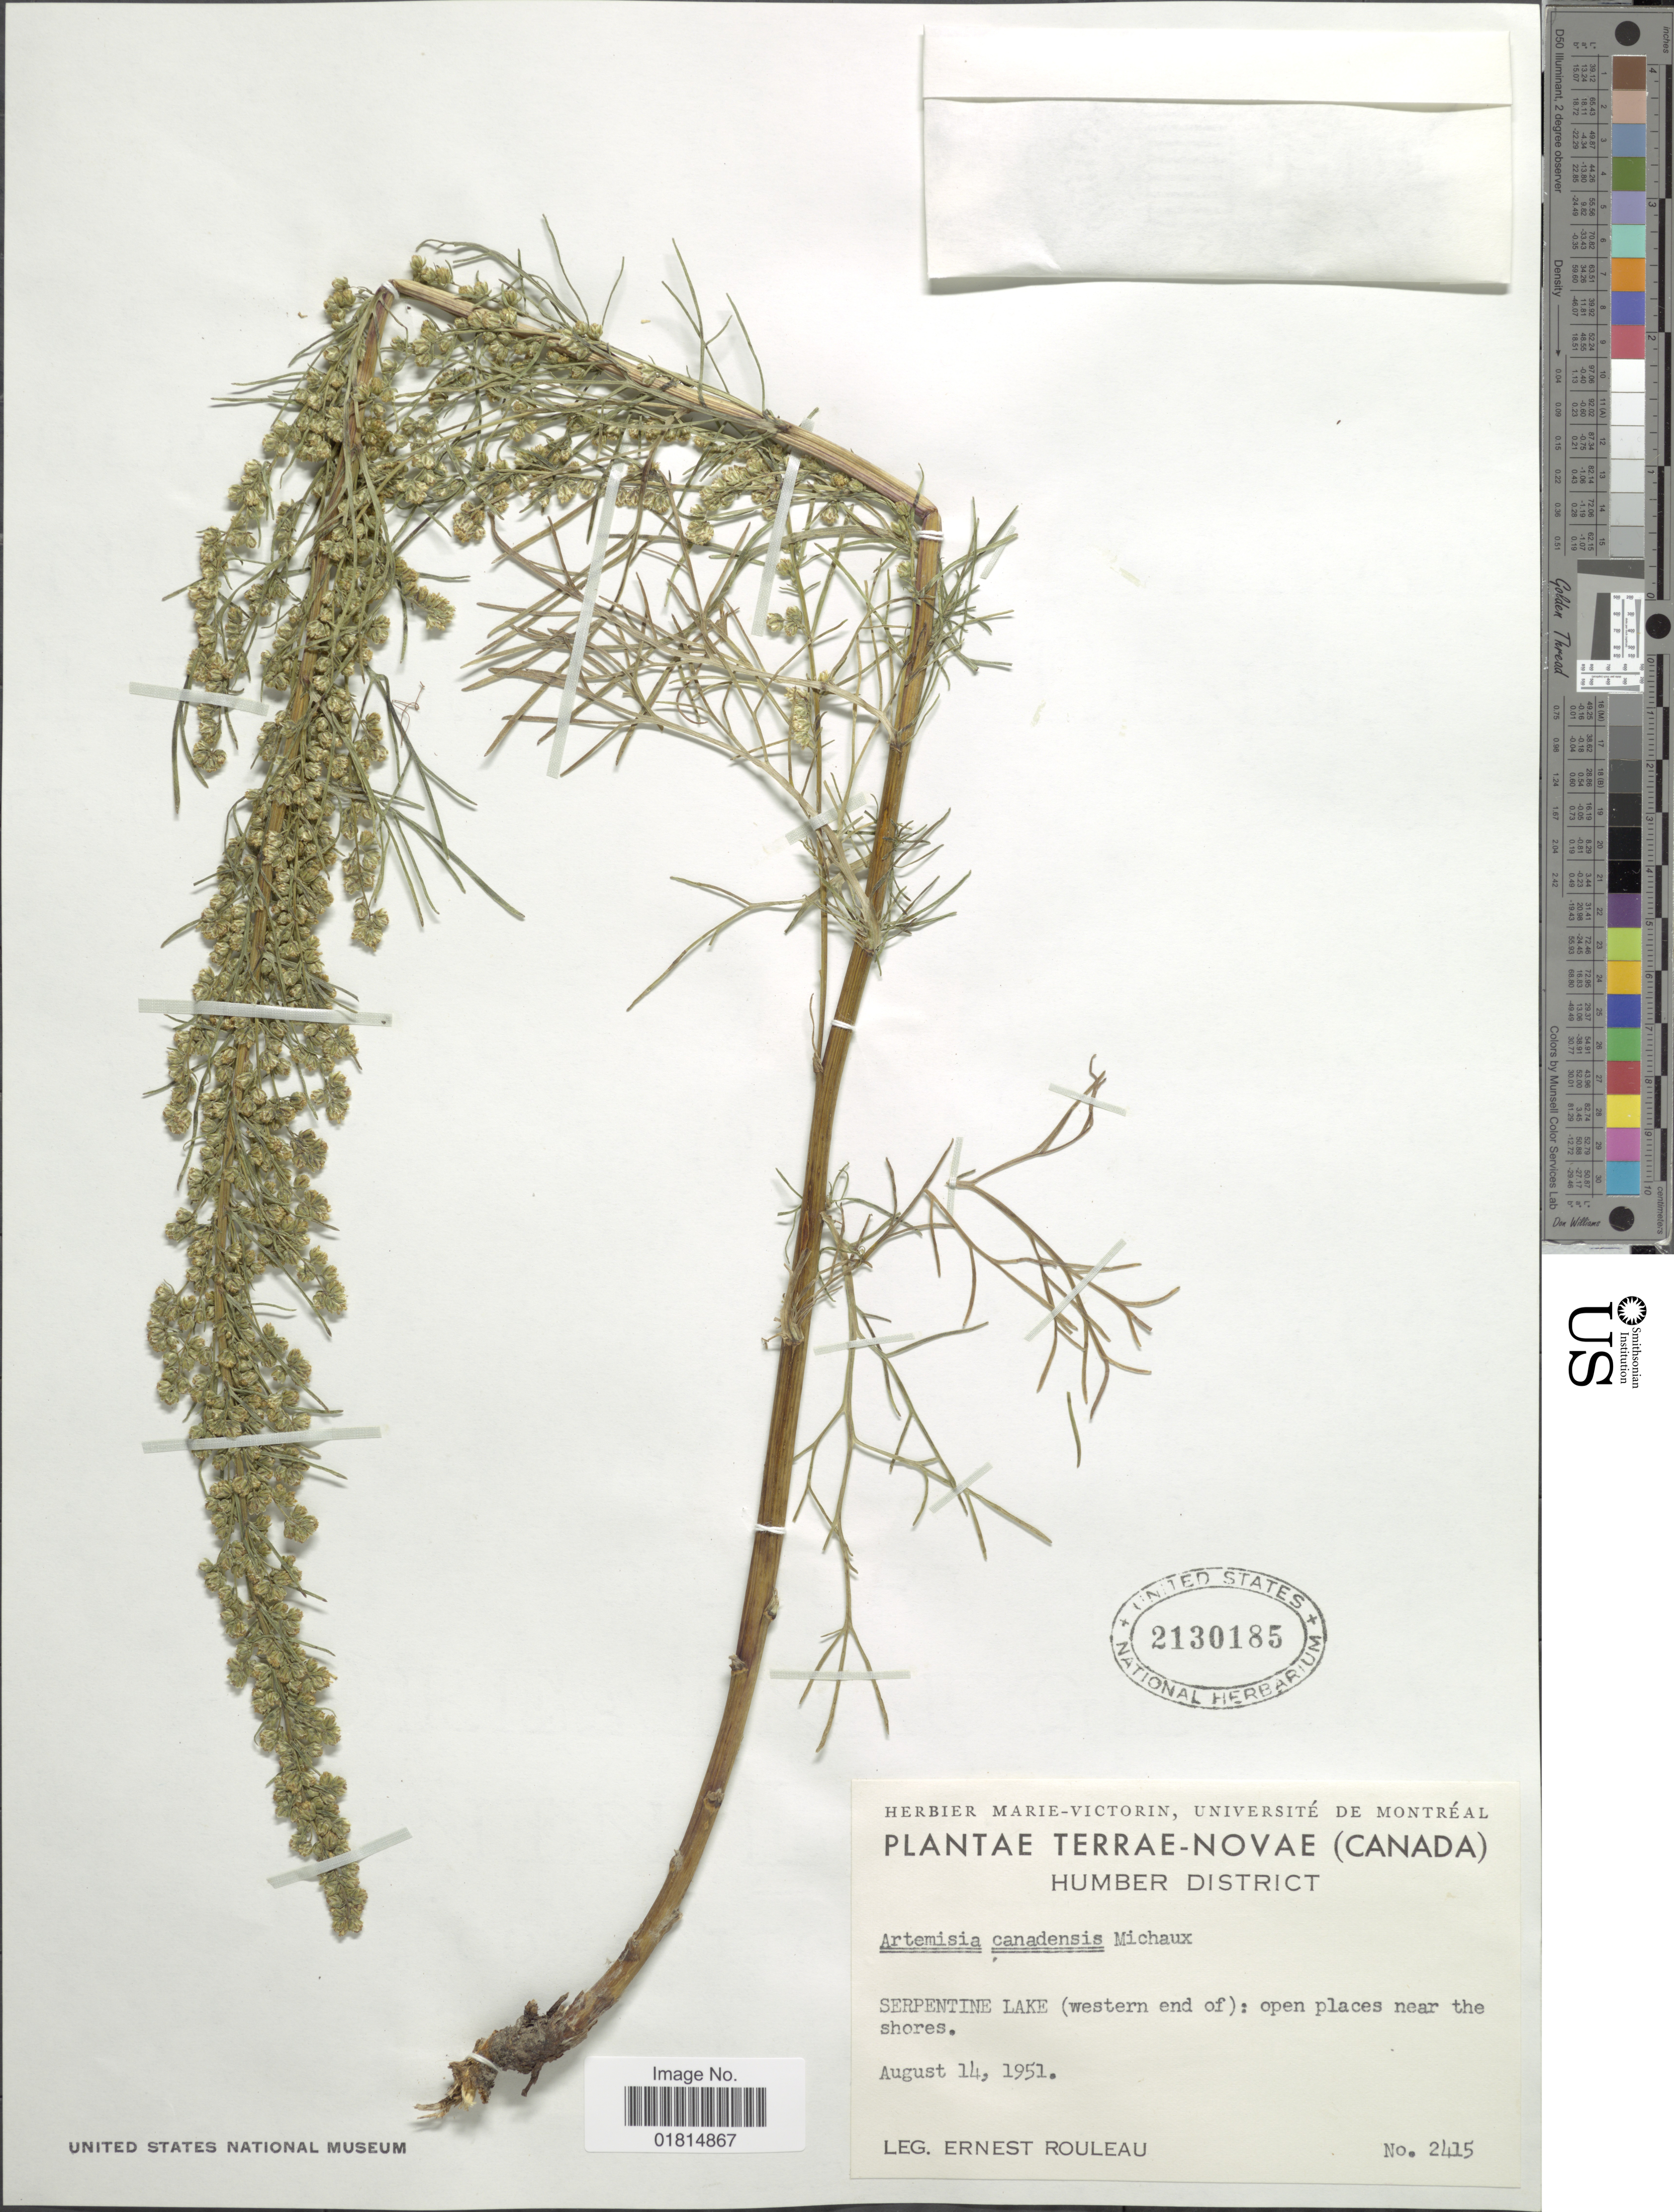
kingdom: Plantae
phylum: Tracheophyta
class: Magnoliopsida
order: Asterales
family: Asteraceae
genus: Artemisia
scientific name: Artemisia canadensis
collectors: J. Rouleau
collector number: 2415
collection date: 1951-08-14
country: Canada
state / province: Newfoundland and Labrador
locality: Terrae-Novae (Canada). Humber District. Serpentine Lake (western end of): open places near the shores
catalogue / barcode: US 2130185